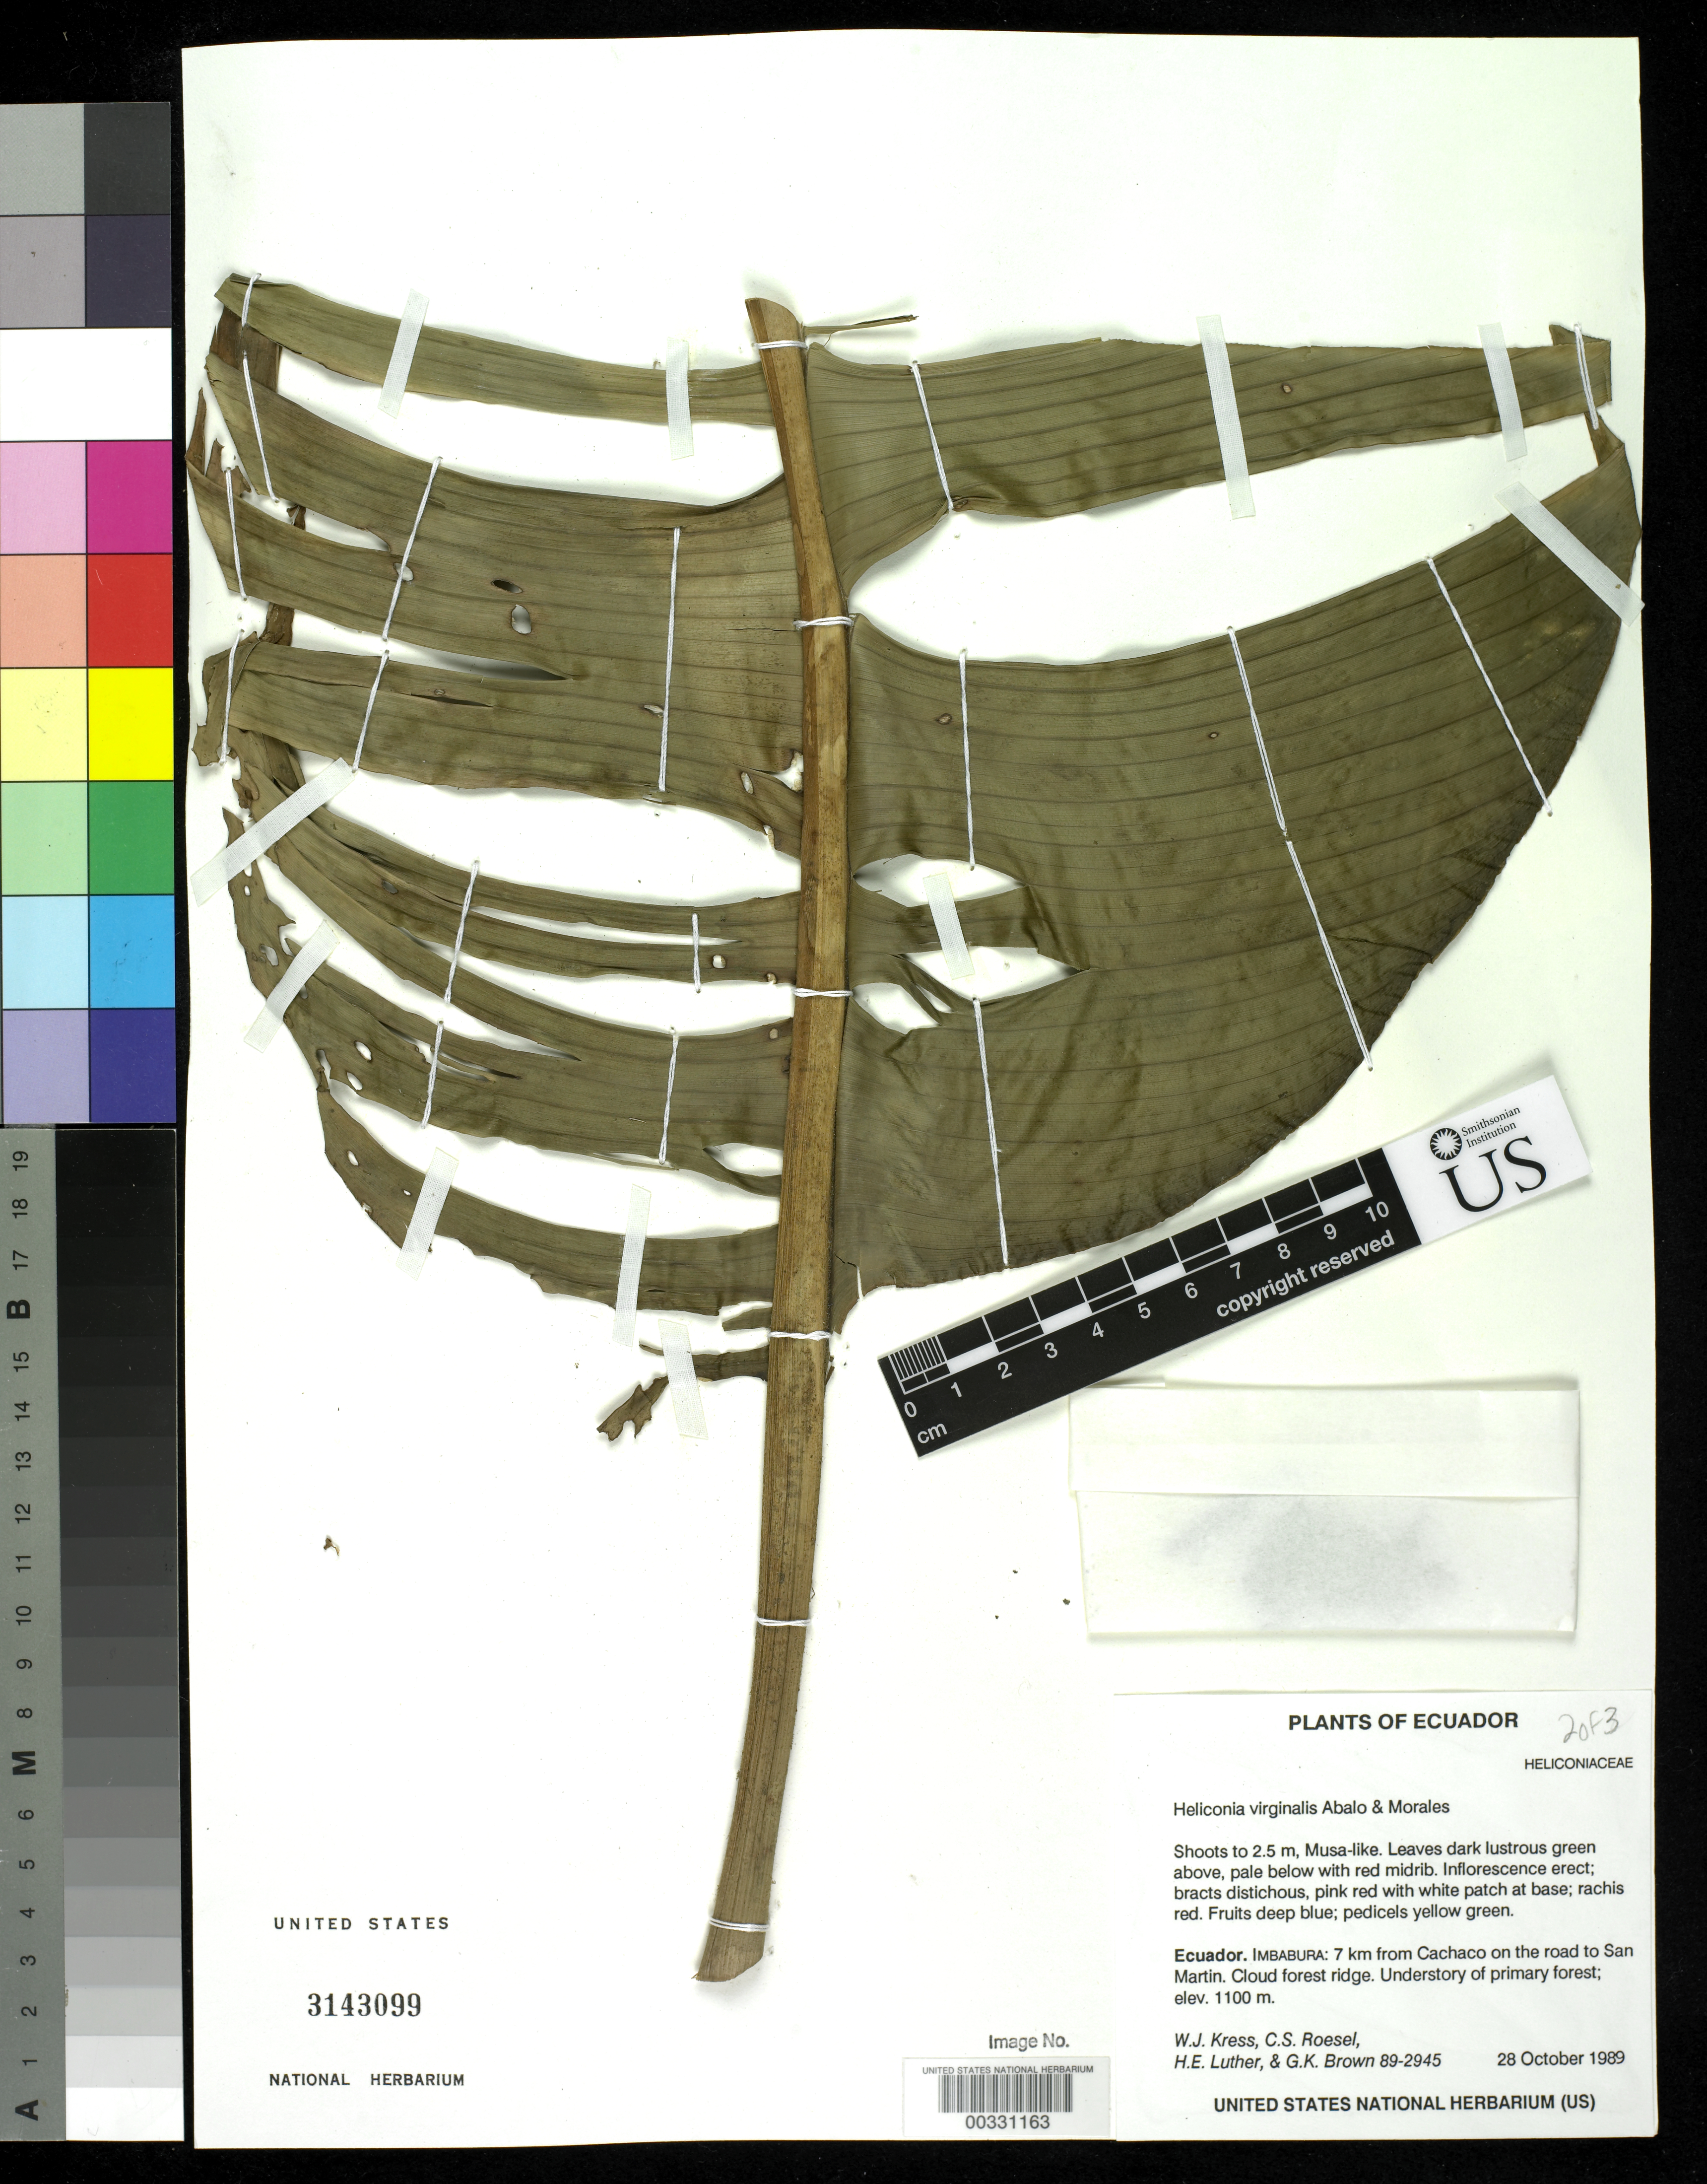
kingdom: Plantae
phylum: Tracheophyta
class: Liliopsida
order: Zingiberales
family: Heliconiaceae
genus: Heliconia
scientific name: Heliconia virginalis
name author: Abalo & G. Morales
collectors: W. J. Kress, C. S. Roesel, Harry E. Luther & G. K. Brown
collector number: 89-2945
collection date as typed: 28 Oct 1989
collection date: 1989-10-28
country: Ecuador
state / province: Imbabura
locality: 7 km from Cachaco on road to San Martin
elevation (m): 1100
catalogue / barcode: US 3143099